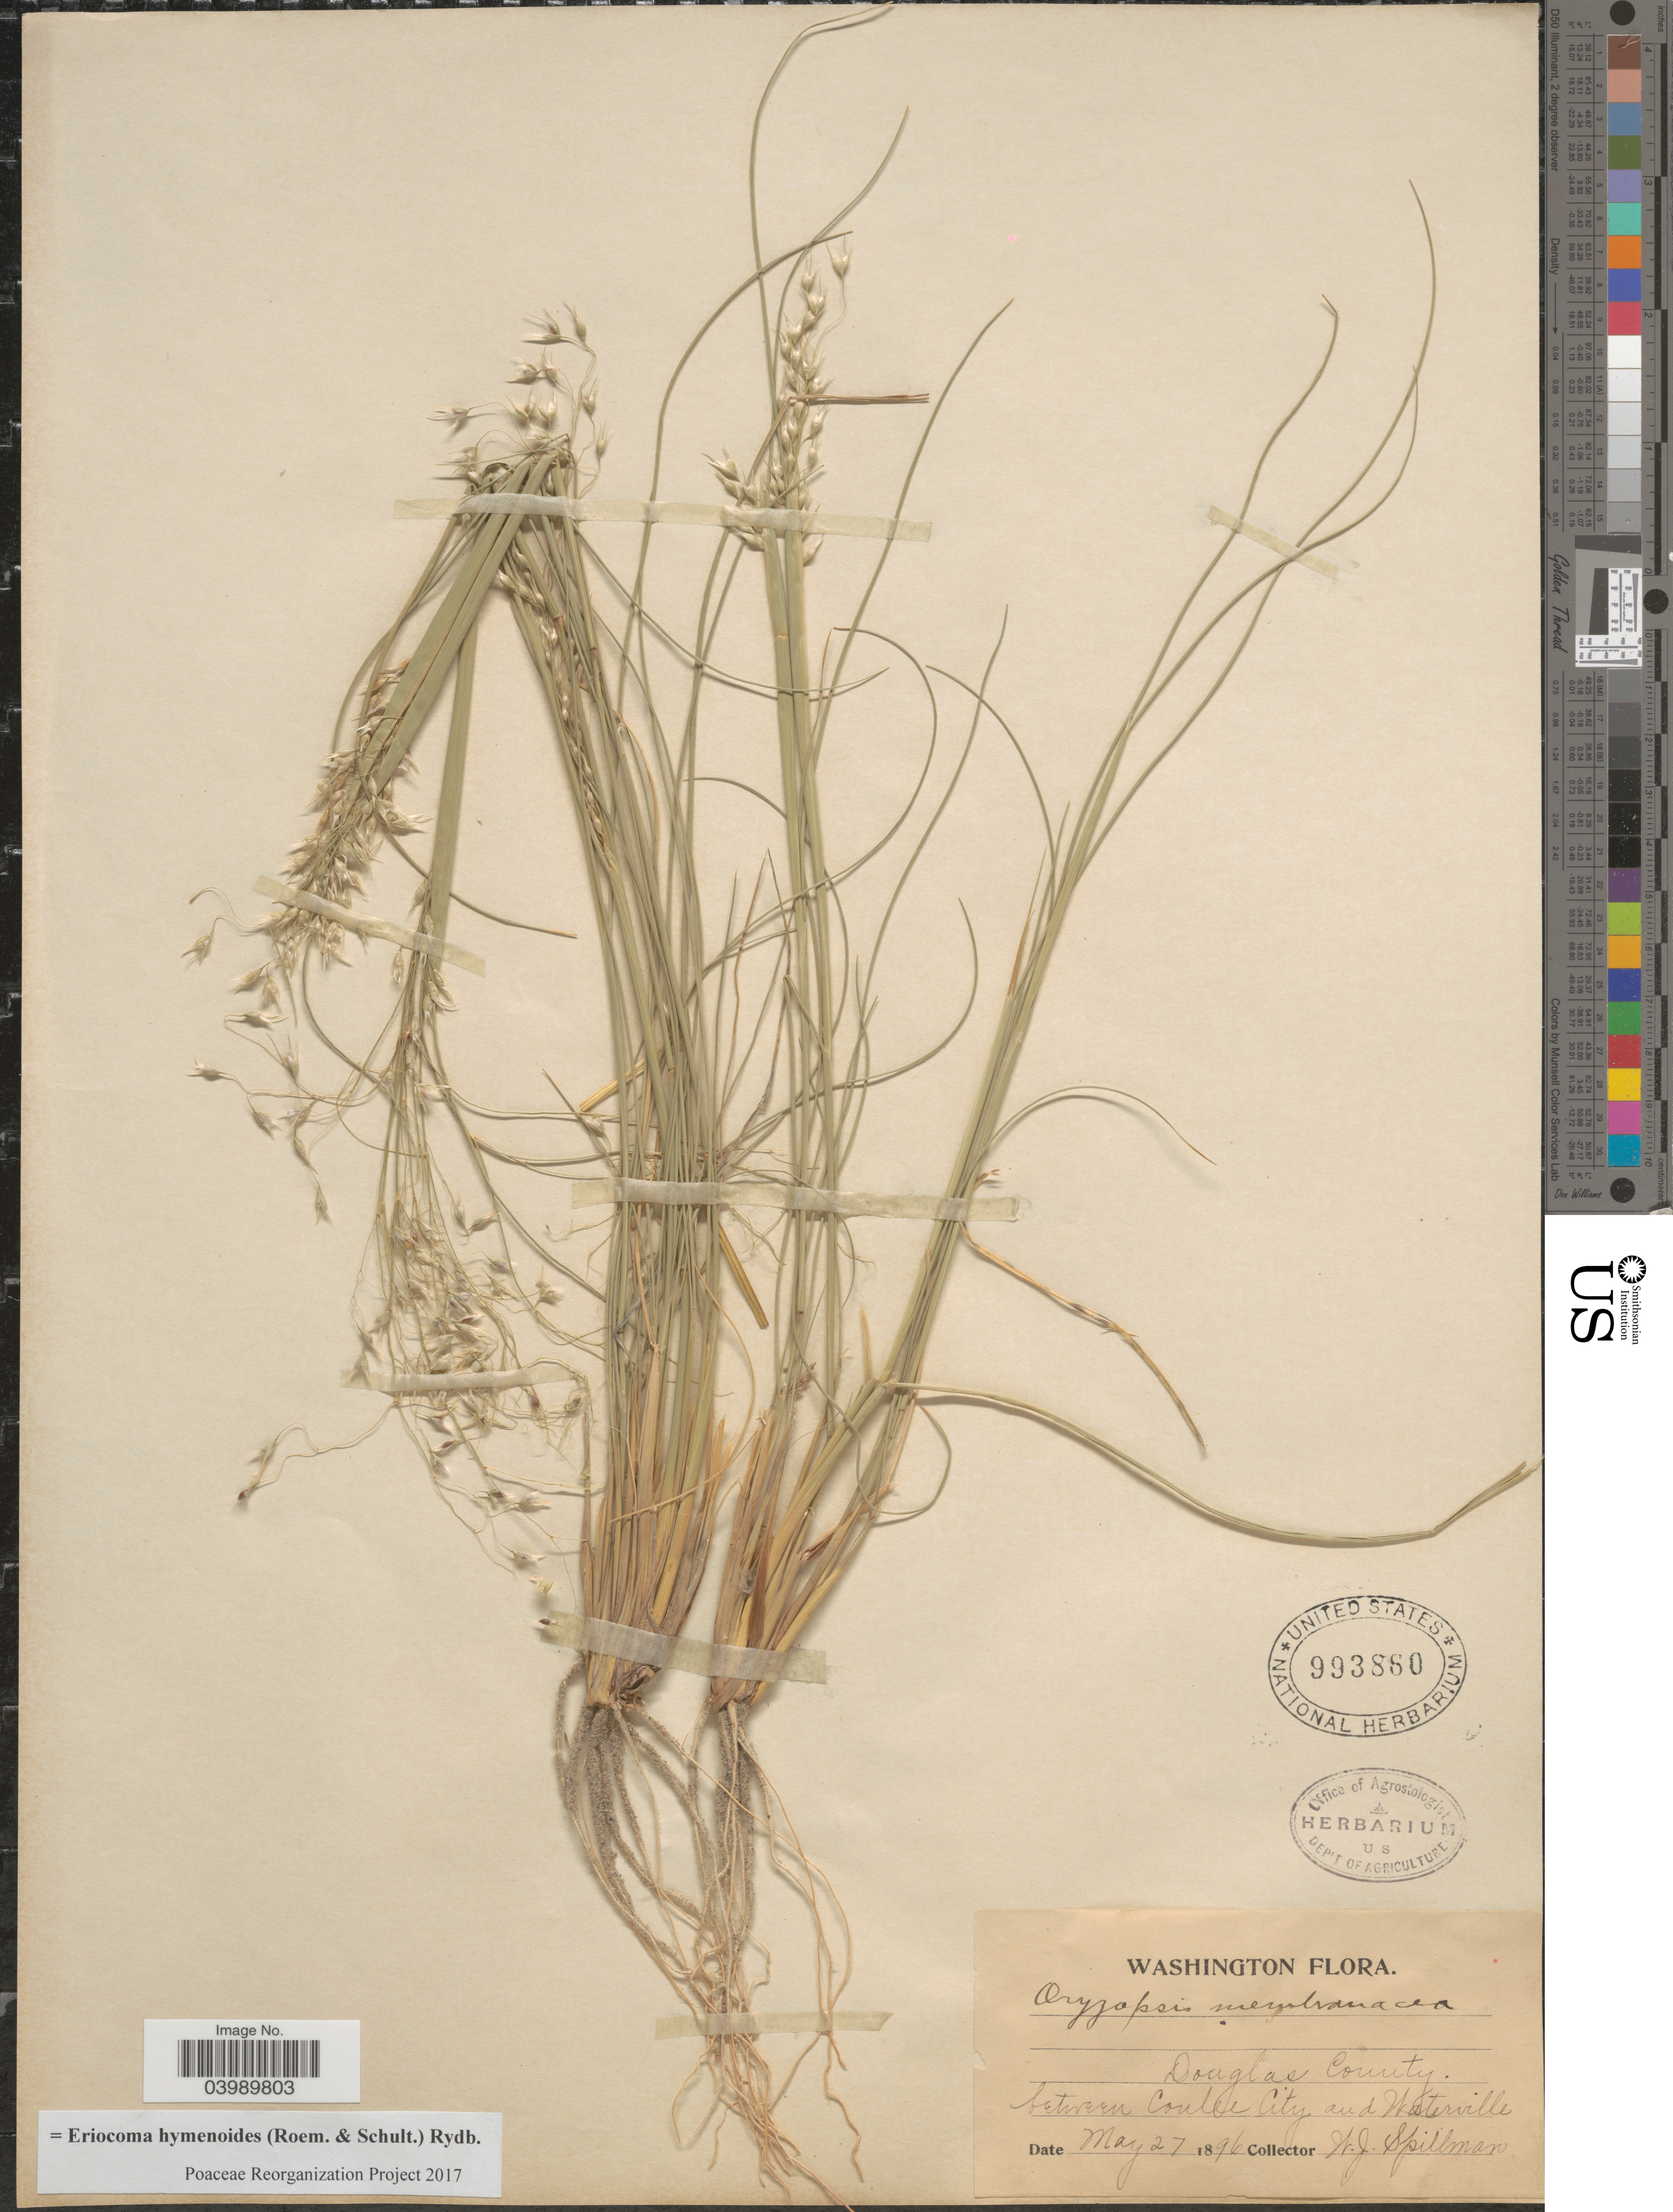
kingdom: Plantae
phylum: Tracheophyta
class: Liliopsida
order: Poales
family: Poaceae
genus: Eriocoma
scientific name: Eriocoma hymenoides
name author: (Roem. & Schult.) Rydb.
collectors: W. Spillman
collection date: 1896-05-27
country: United States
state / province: Washington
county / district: Douglas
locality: Douglas County between Coulee City and Waterville.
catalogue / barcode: US 993860